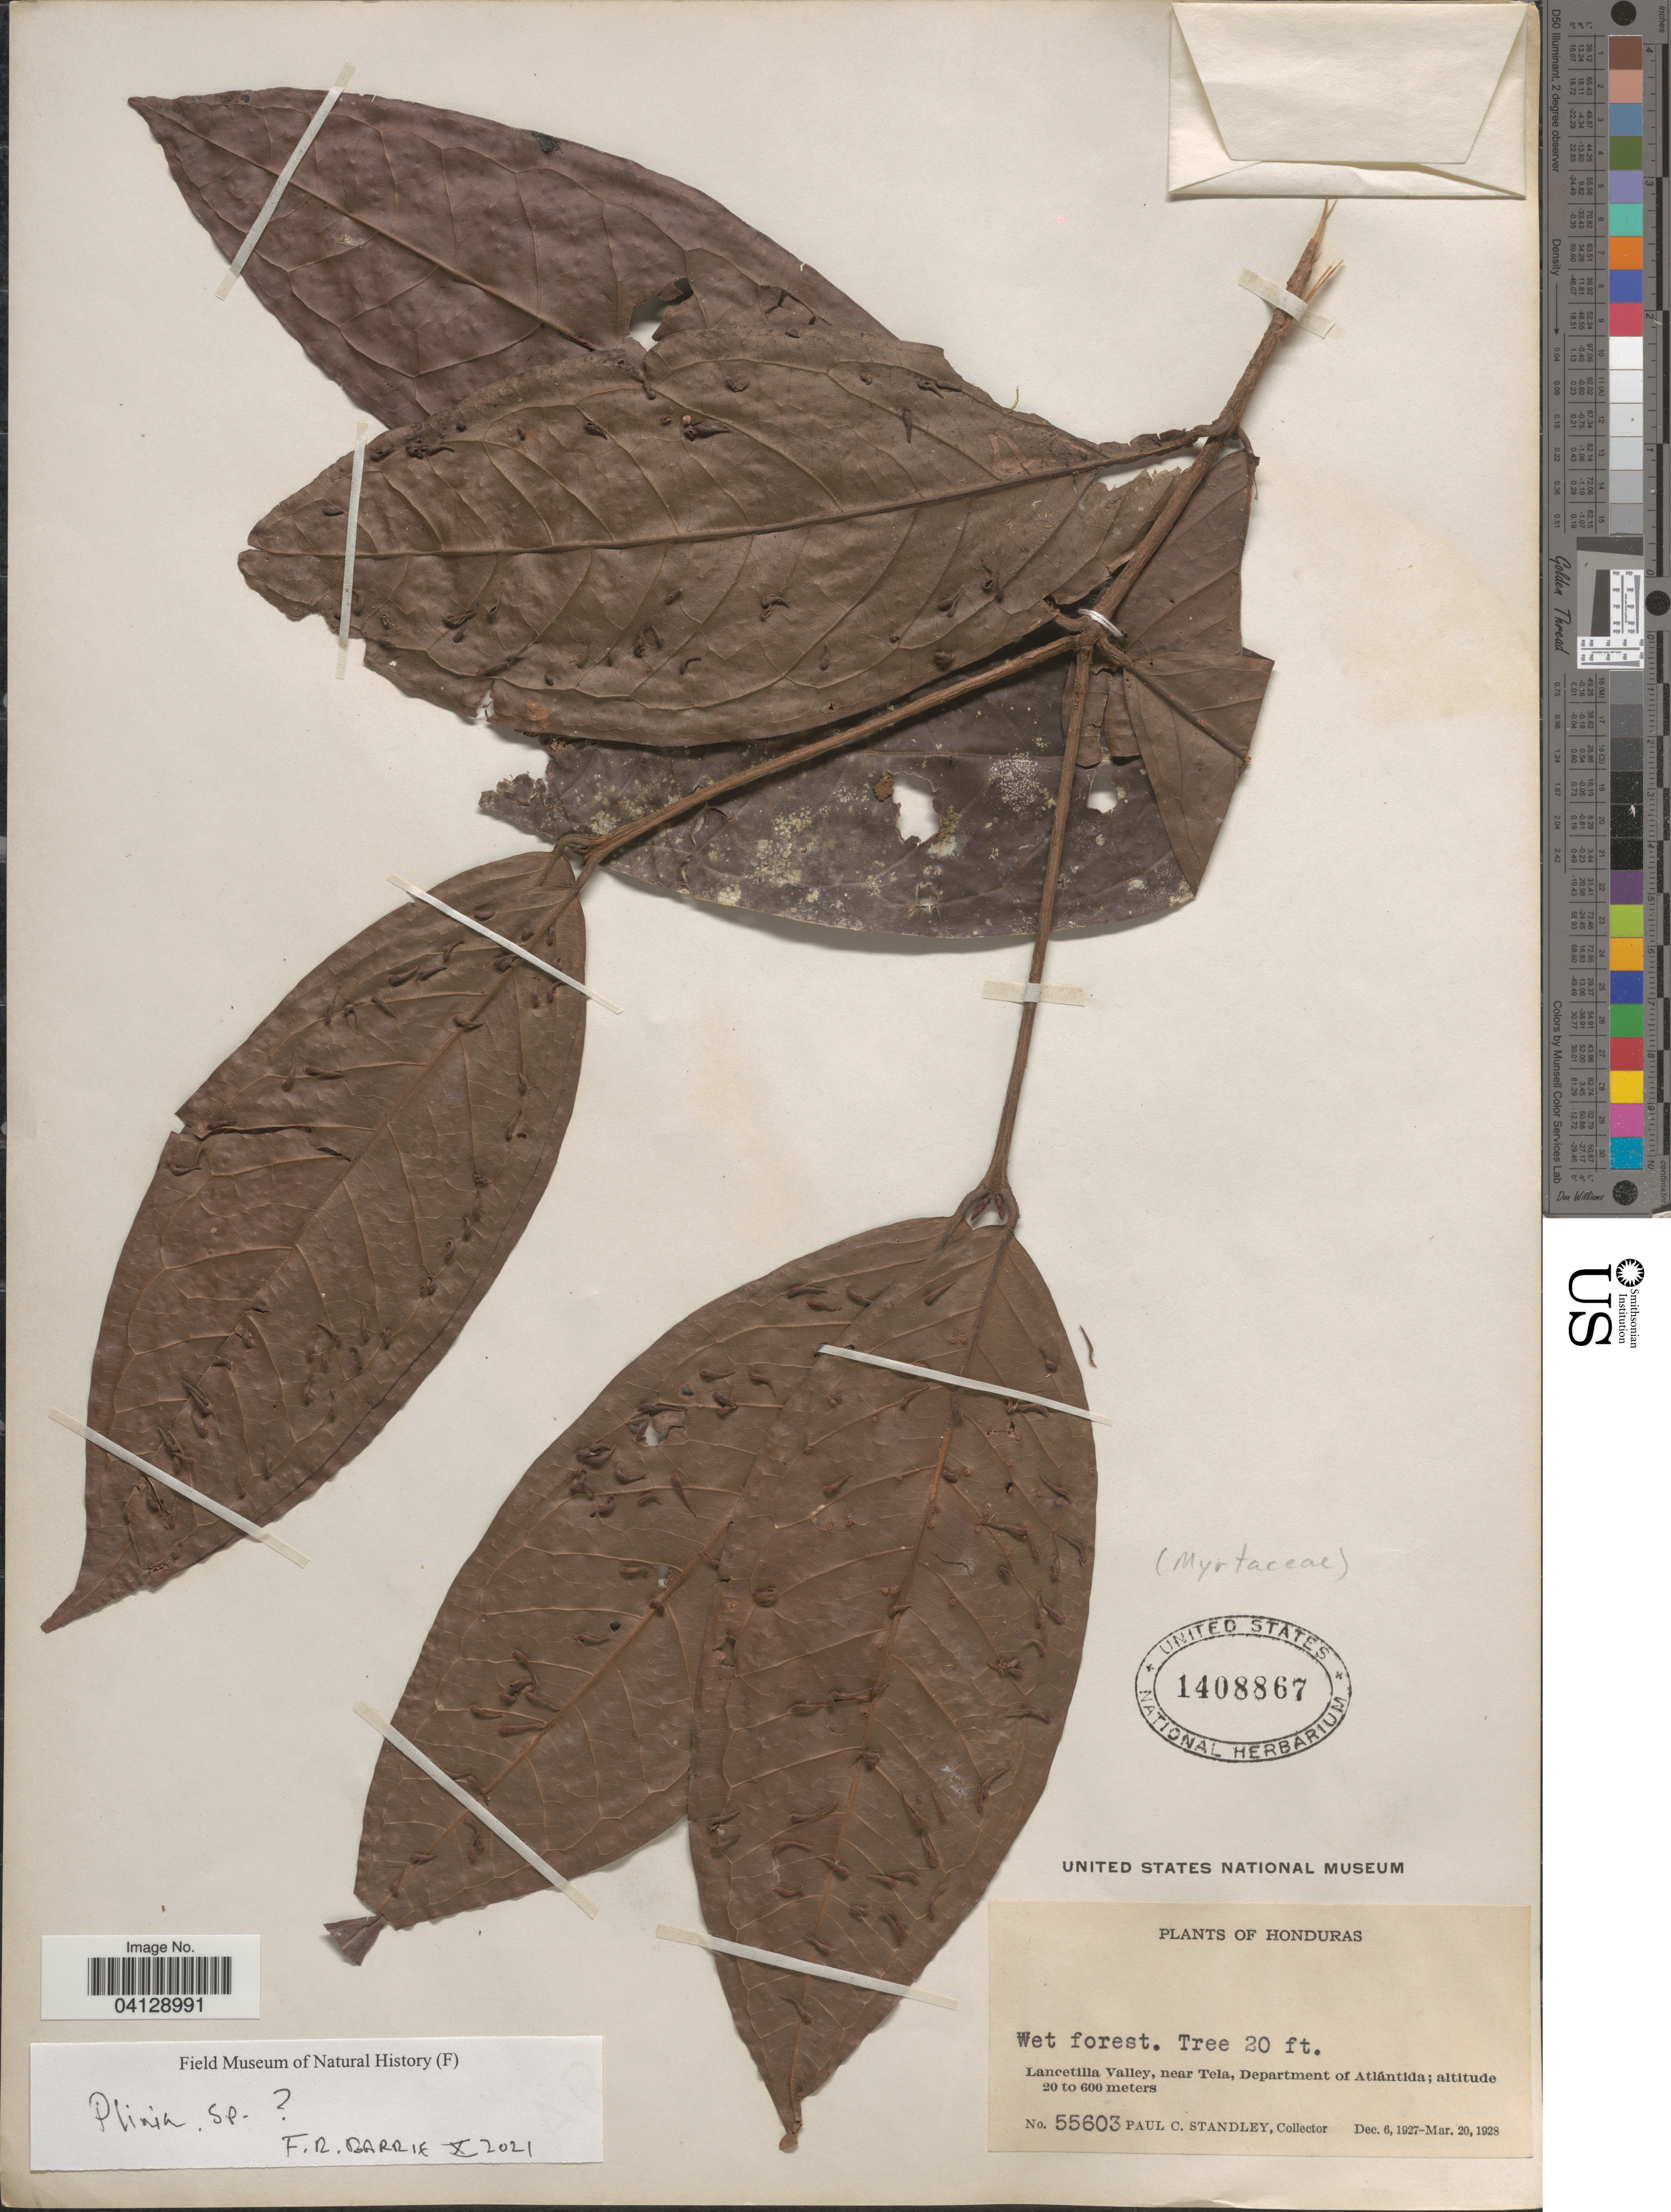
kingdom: Plantae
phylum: Tracheophyta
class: Magnoliopsida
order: Myrtales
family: Myrtaceae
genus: Plinia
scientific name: Plinia sp.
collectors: P. C. Standley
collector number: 55603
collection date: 1927-12-06/1928-03-20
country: Honduras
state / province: Atlantida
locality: Lancetilla Valley, near Tela, Department of Atlántida.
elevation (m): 20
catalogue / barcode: US 1408867